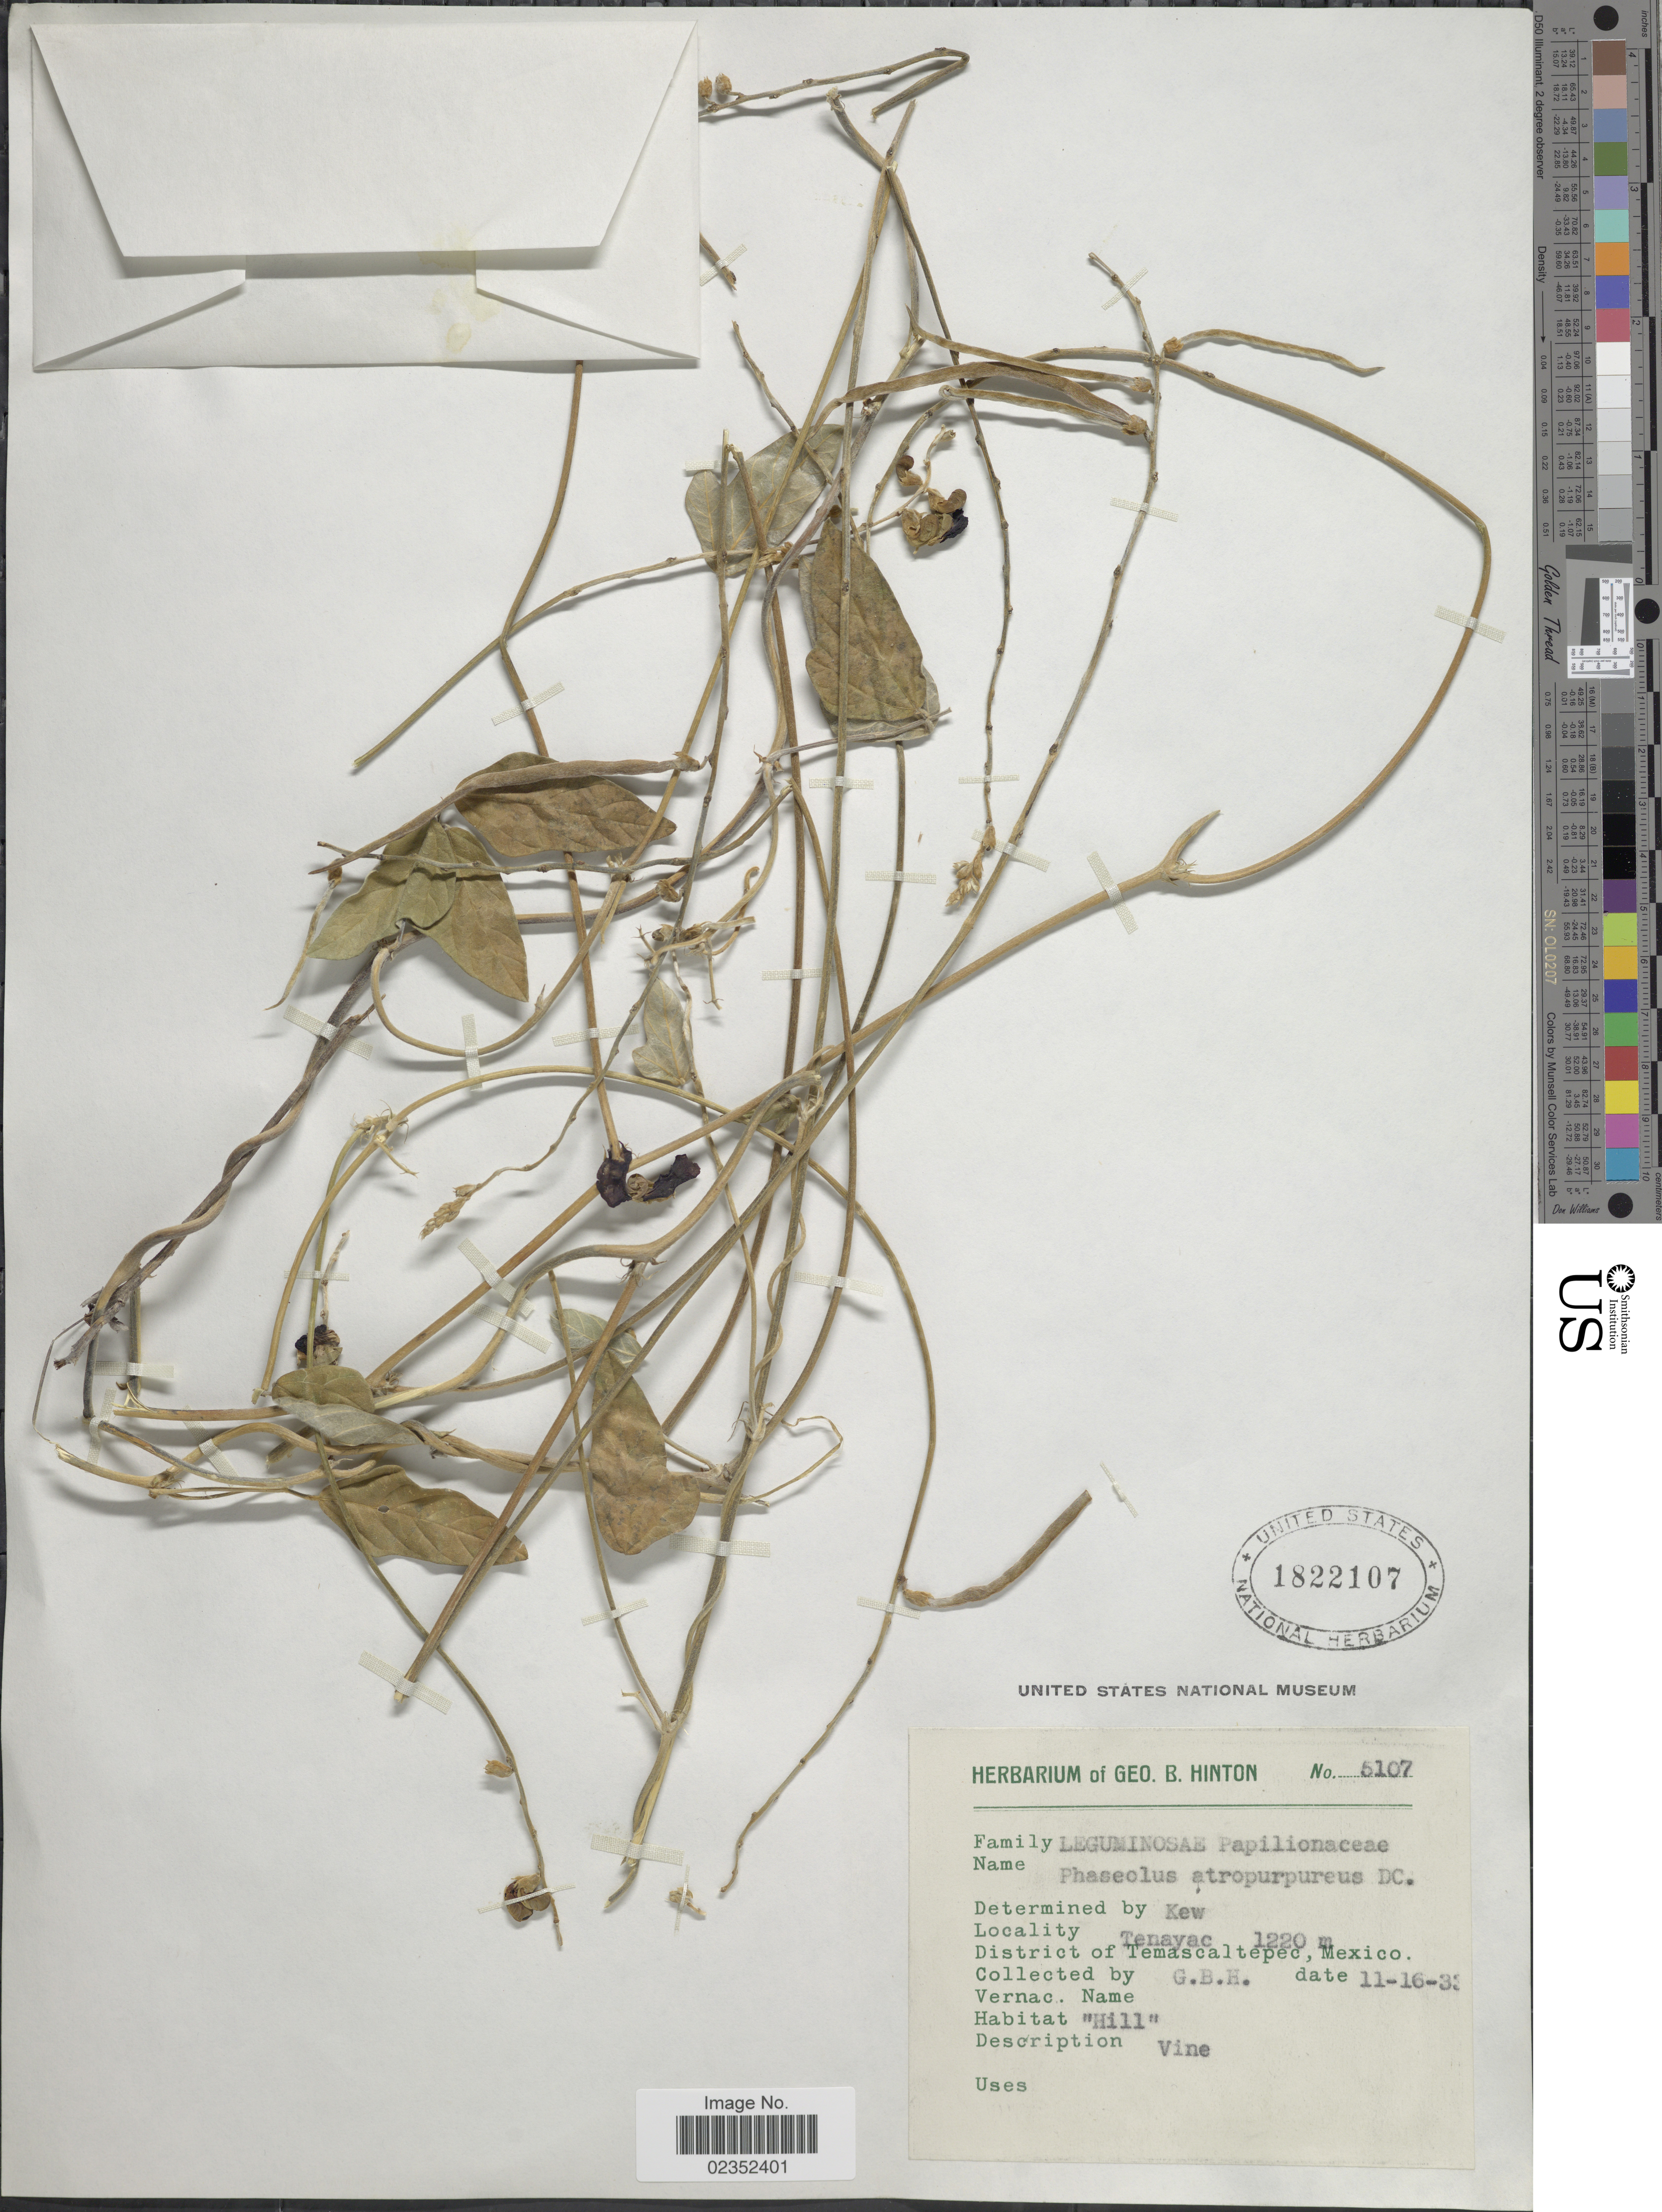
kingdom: Plantae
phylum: Tracheophyta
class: Magnoliopsida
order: Fabales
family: Fabaceae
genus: Macroptilium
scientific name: Macroptilium atropurpureum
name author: (DC.) Urb.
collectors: G. B. Hinton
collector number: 5107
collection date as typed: Transcribed d/m/y: 16/11/33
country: Mexico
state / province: México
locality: Tenayac. District of Temascaltepec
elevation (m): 1220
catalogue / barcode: US 1822107